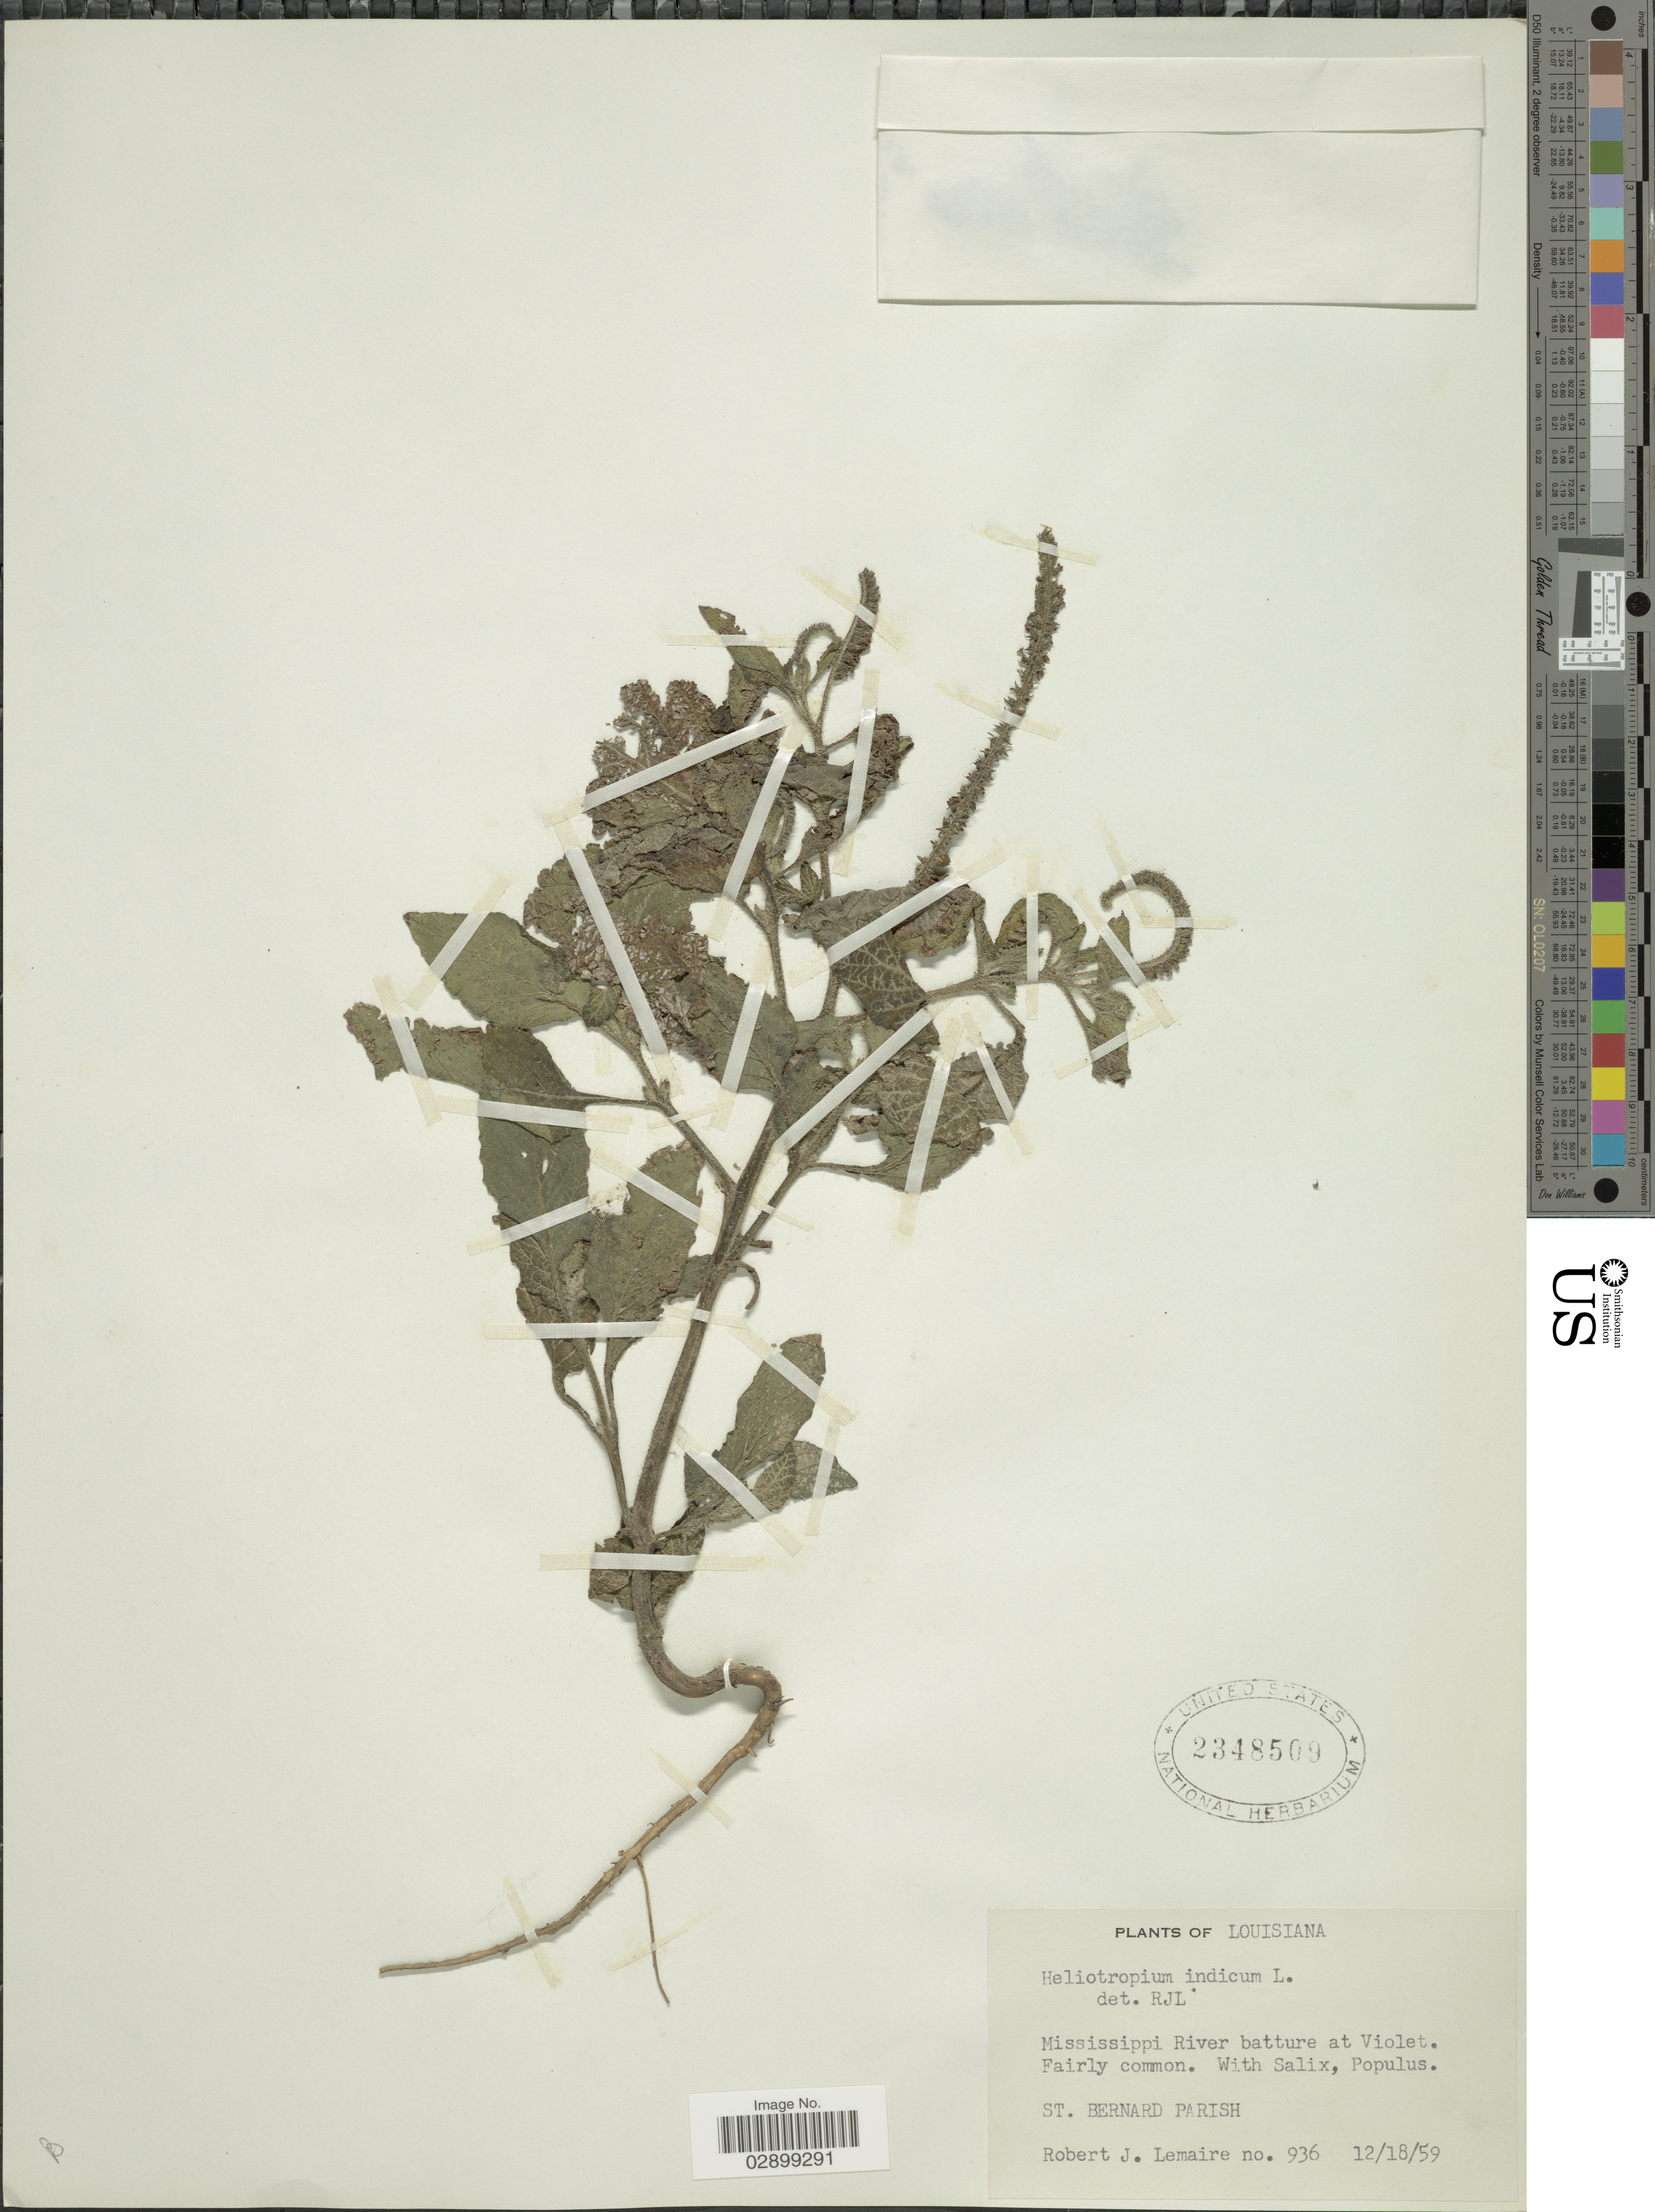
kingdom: Plantae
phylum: Tracheophyta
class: Magnoliopsida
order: Boraginales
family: Heliotropiaceae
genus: Heliotropium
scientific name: Heliotropium indicum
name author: L.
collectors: R. J. Lemaire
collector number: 936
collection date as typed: Transcribed d/m/y: 18/12/59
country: United States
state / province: Louisiana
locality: Mississippi River batture at Violet. St Bernard Parish.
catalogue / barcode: US 2348509